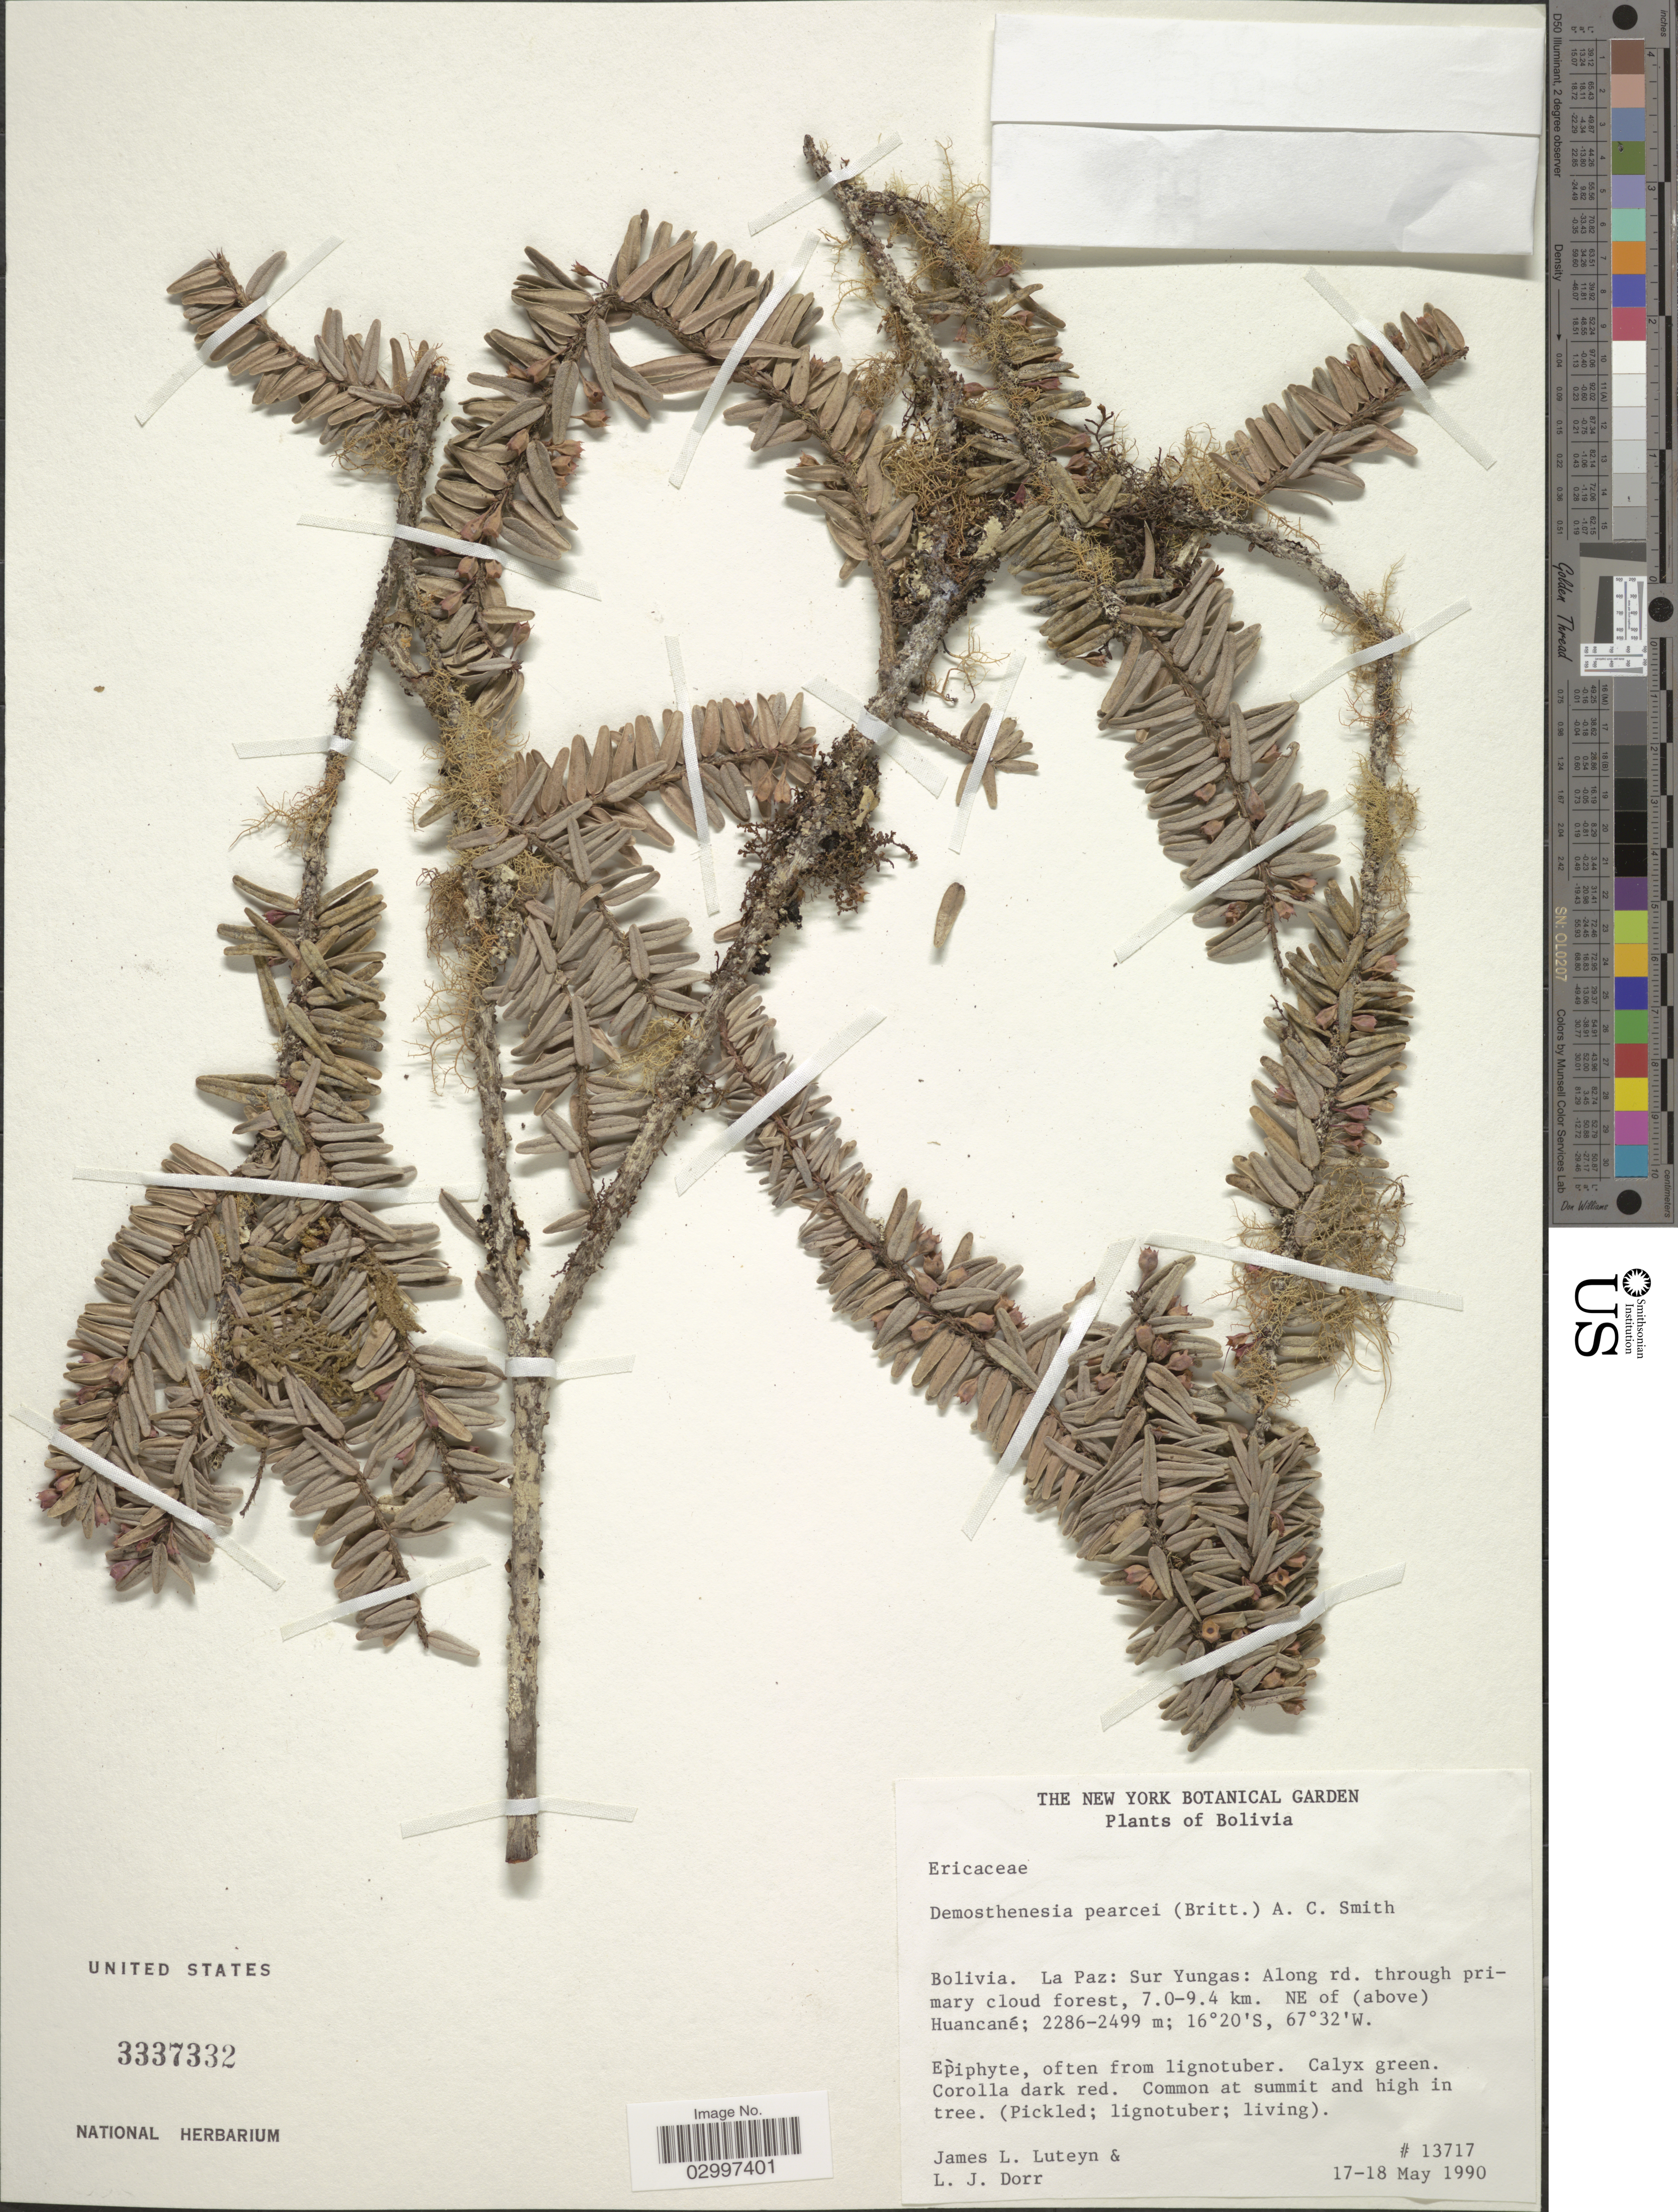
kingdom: Plantae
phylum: Tracheophyta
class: Magnoliopsida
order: Ericales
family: Ericaceae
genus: Demosthenesia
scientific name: Demosthenesia pearcei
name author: (Britton) A.C. Sm.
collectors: J. Luteyn & L. J. Dorr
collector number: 13717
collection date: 1990-05-17/1990-05-18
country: Bolivia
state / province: La Paz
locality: Sur Yungas, Along rd. through primary cloud forest, 7.0-9.4 km. NE of (above) Huancané.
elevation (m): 2286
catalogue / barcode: US 3337332